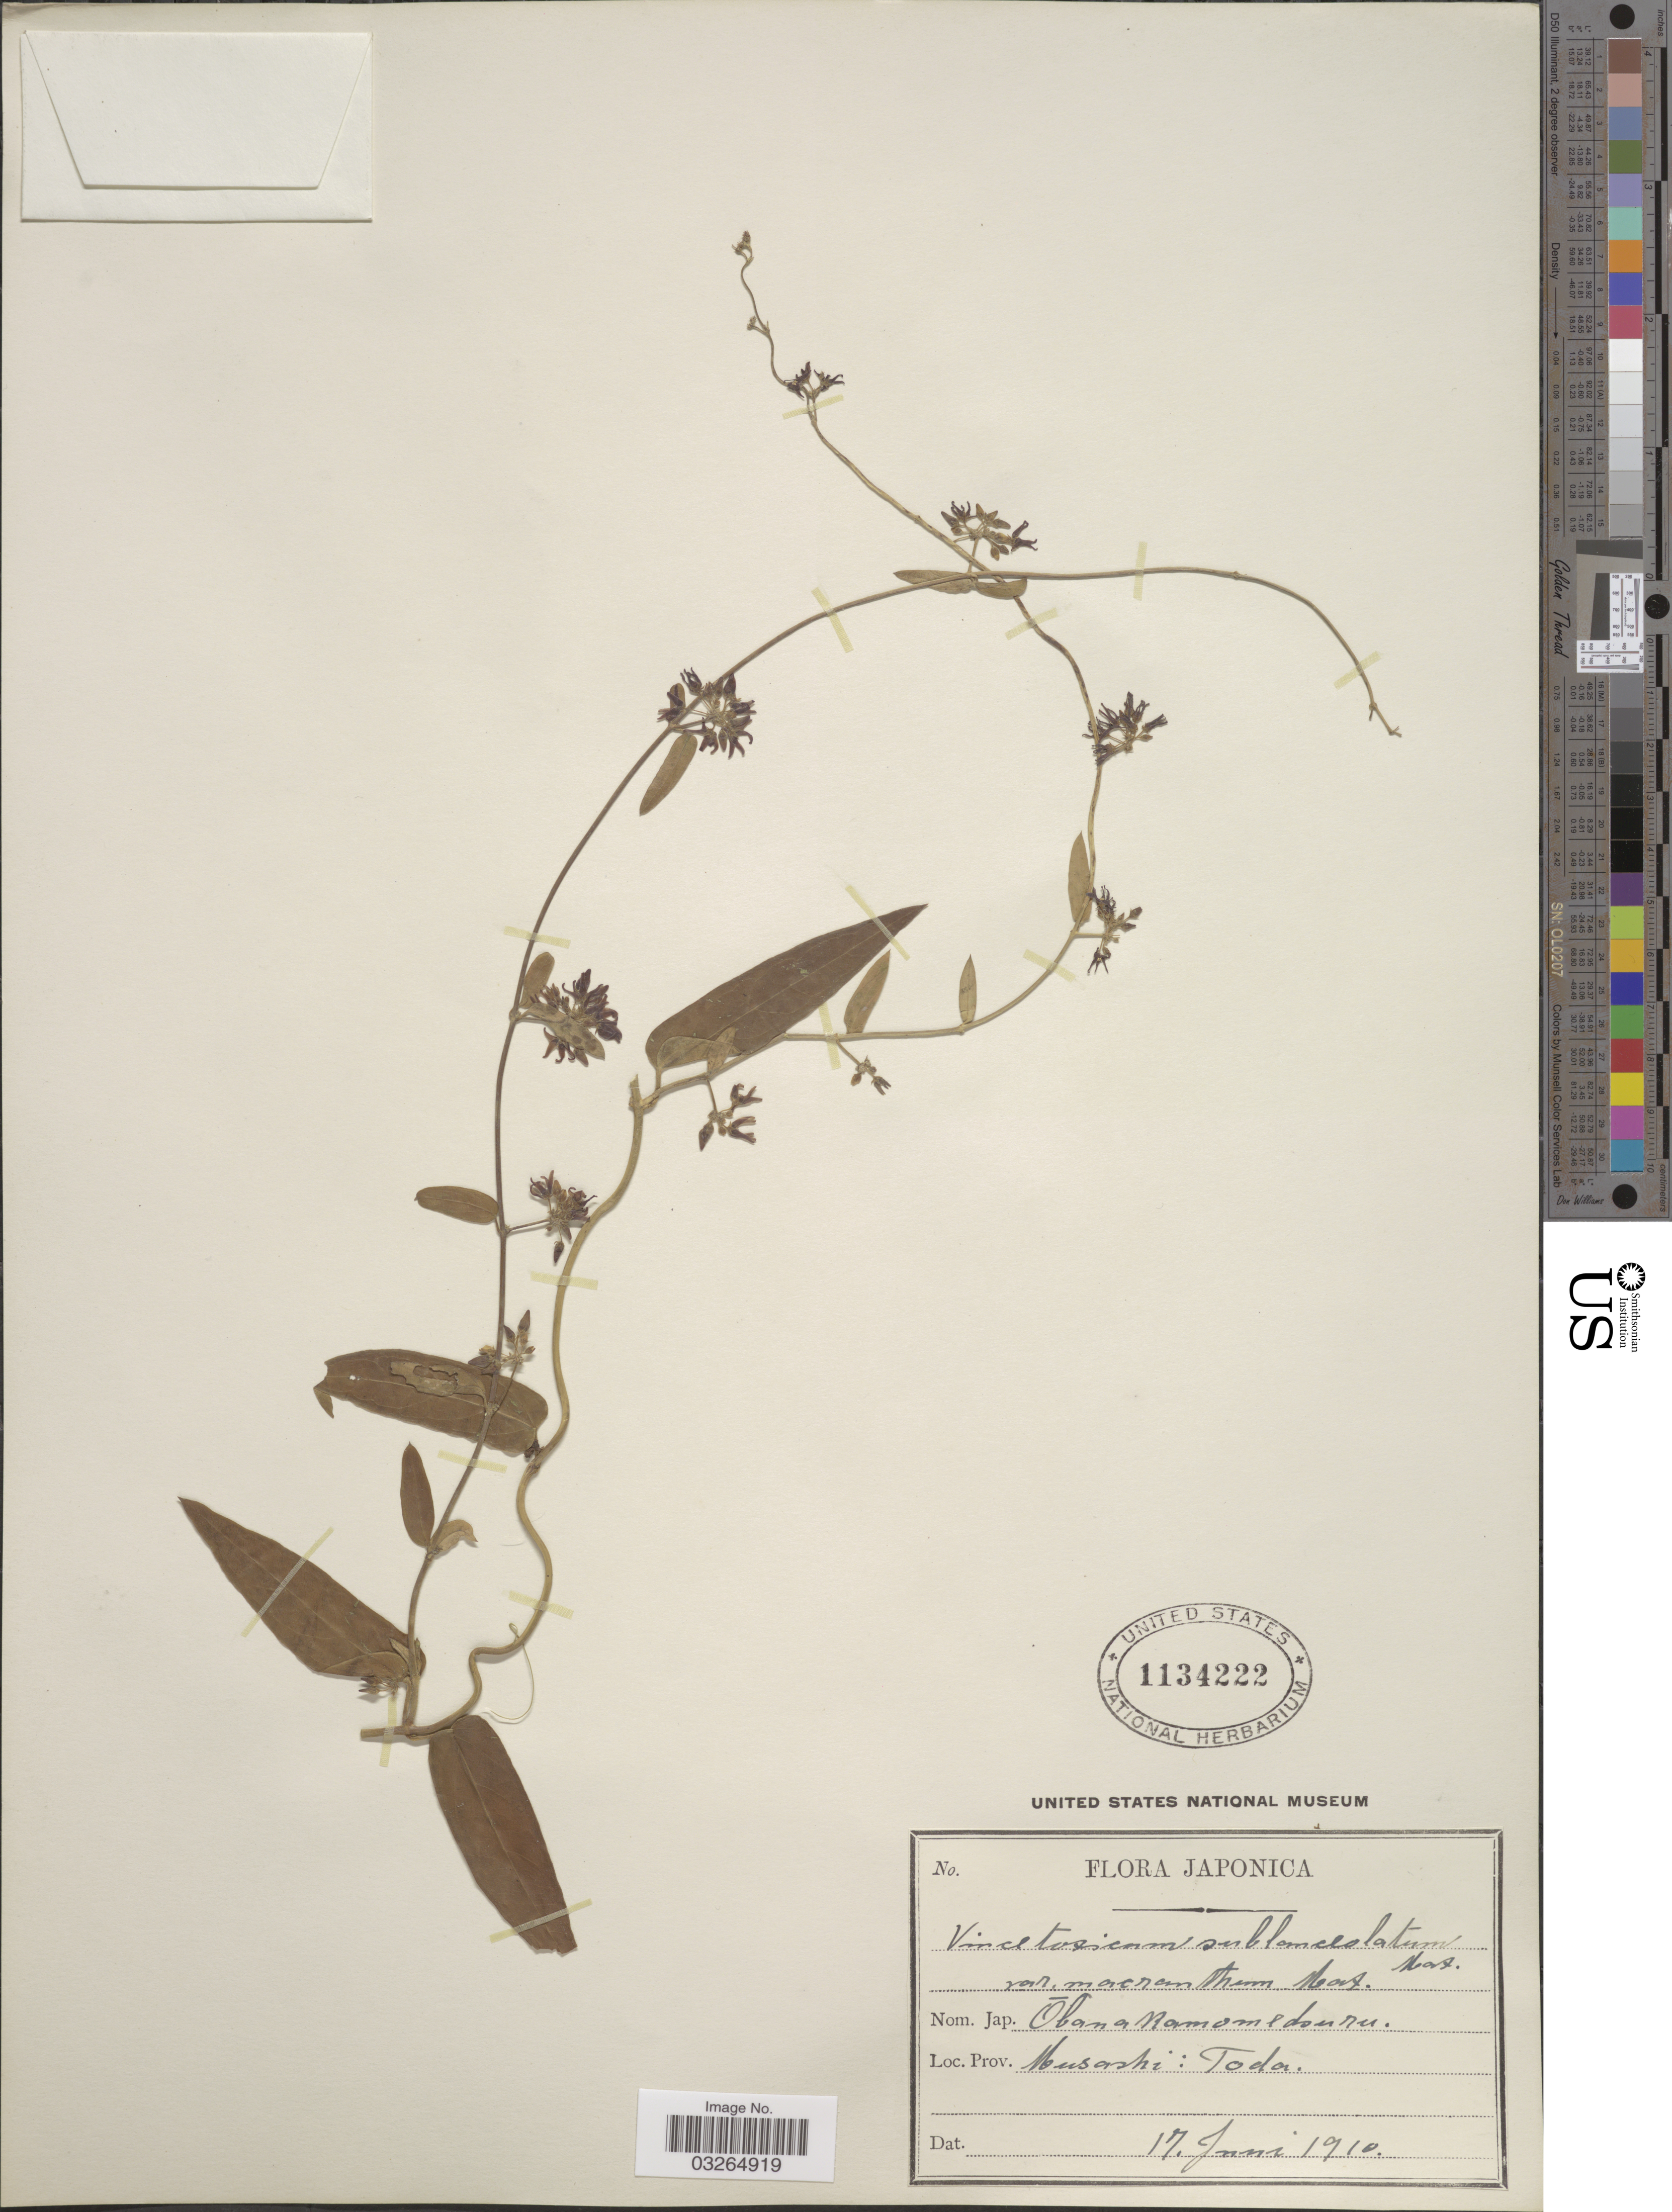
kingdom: Plantae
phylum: Tracheophyta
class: Magnoliopsida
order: Gentianales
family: Apocynaceae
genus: Cynanchum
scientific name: Cynanchum stauntonii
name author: (Decne.) Schltr. ex H. Lév.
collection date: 1910-06-17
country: Japan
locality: Prov. Musashi: Toda.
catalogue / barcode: US 1134222